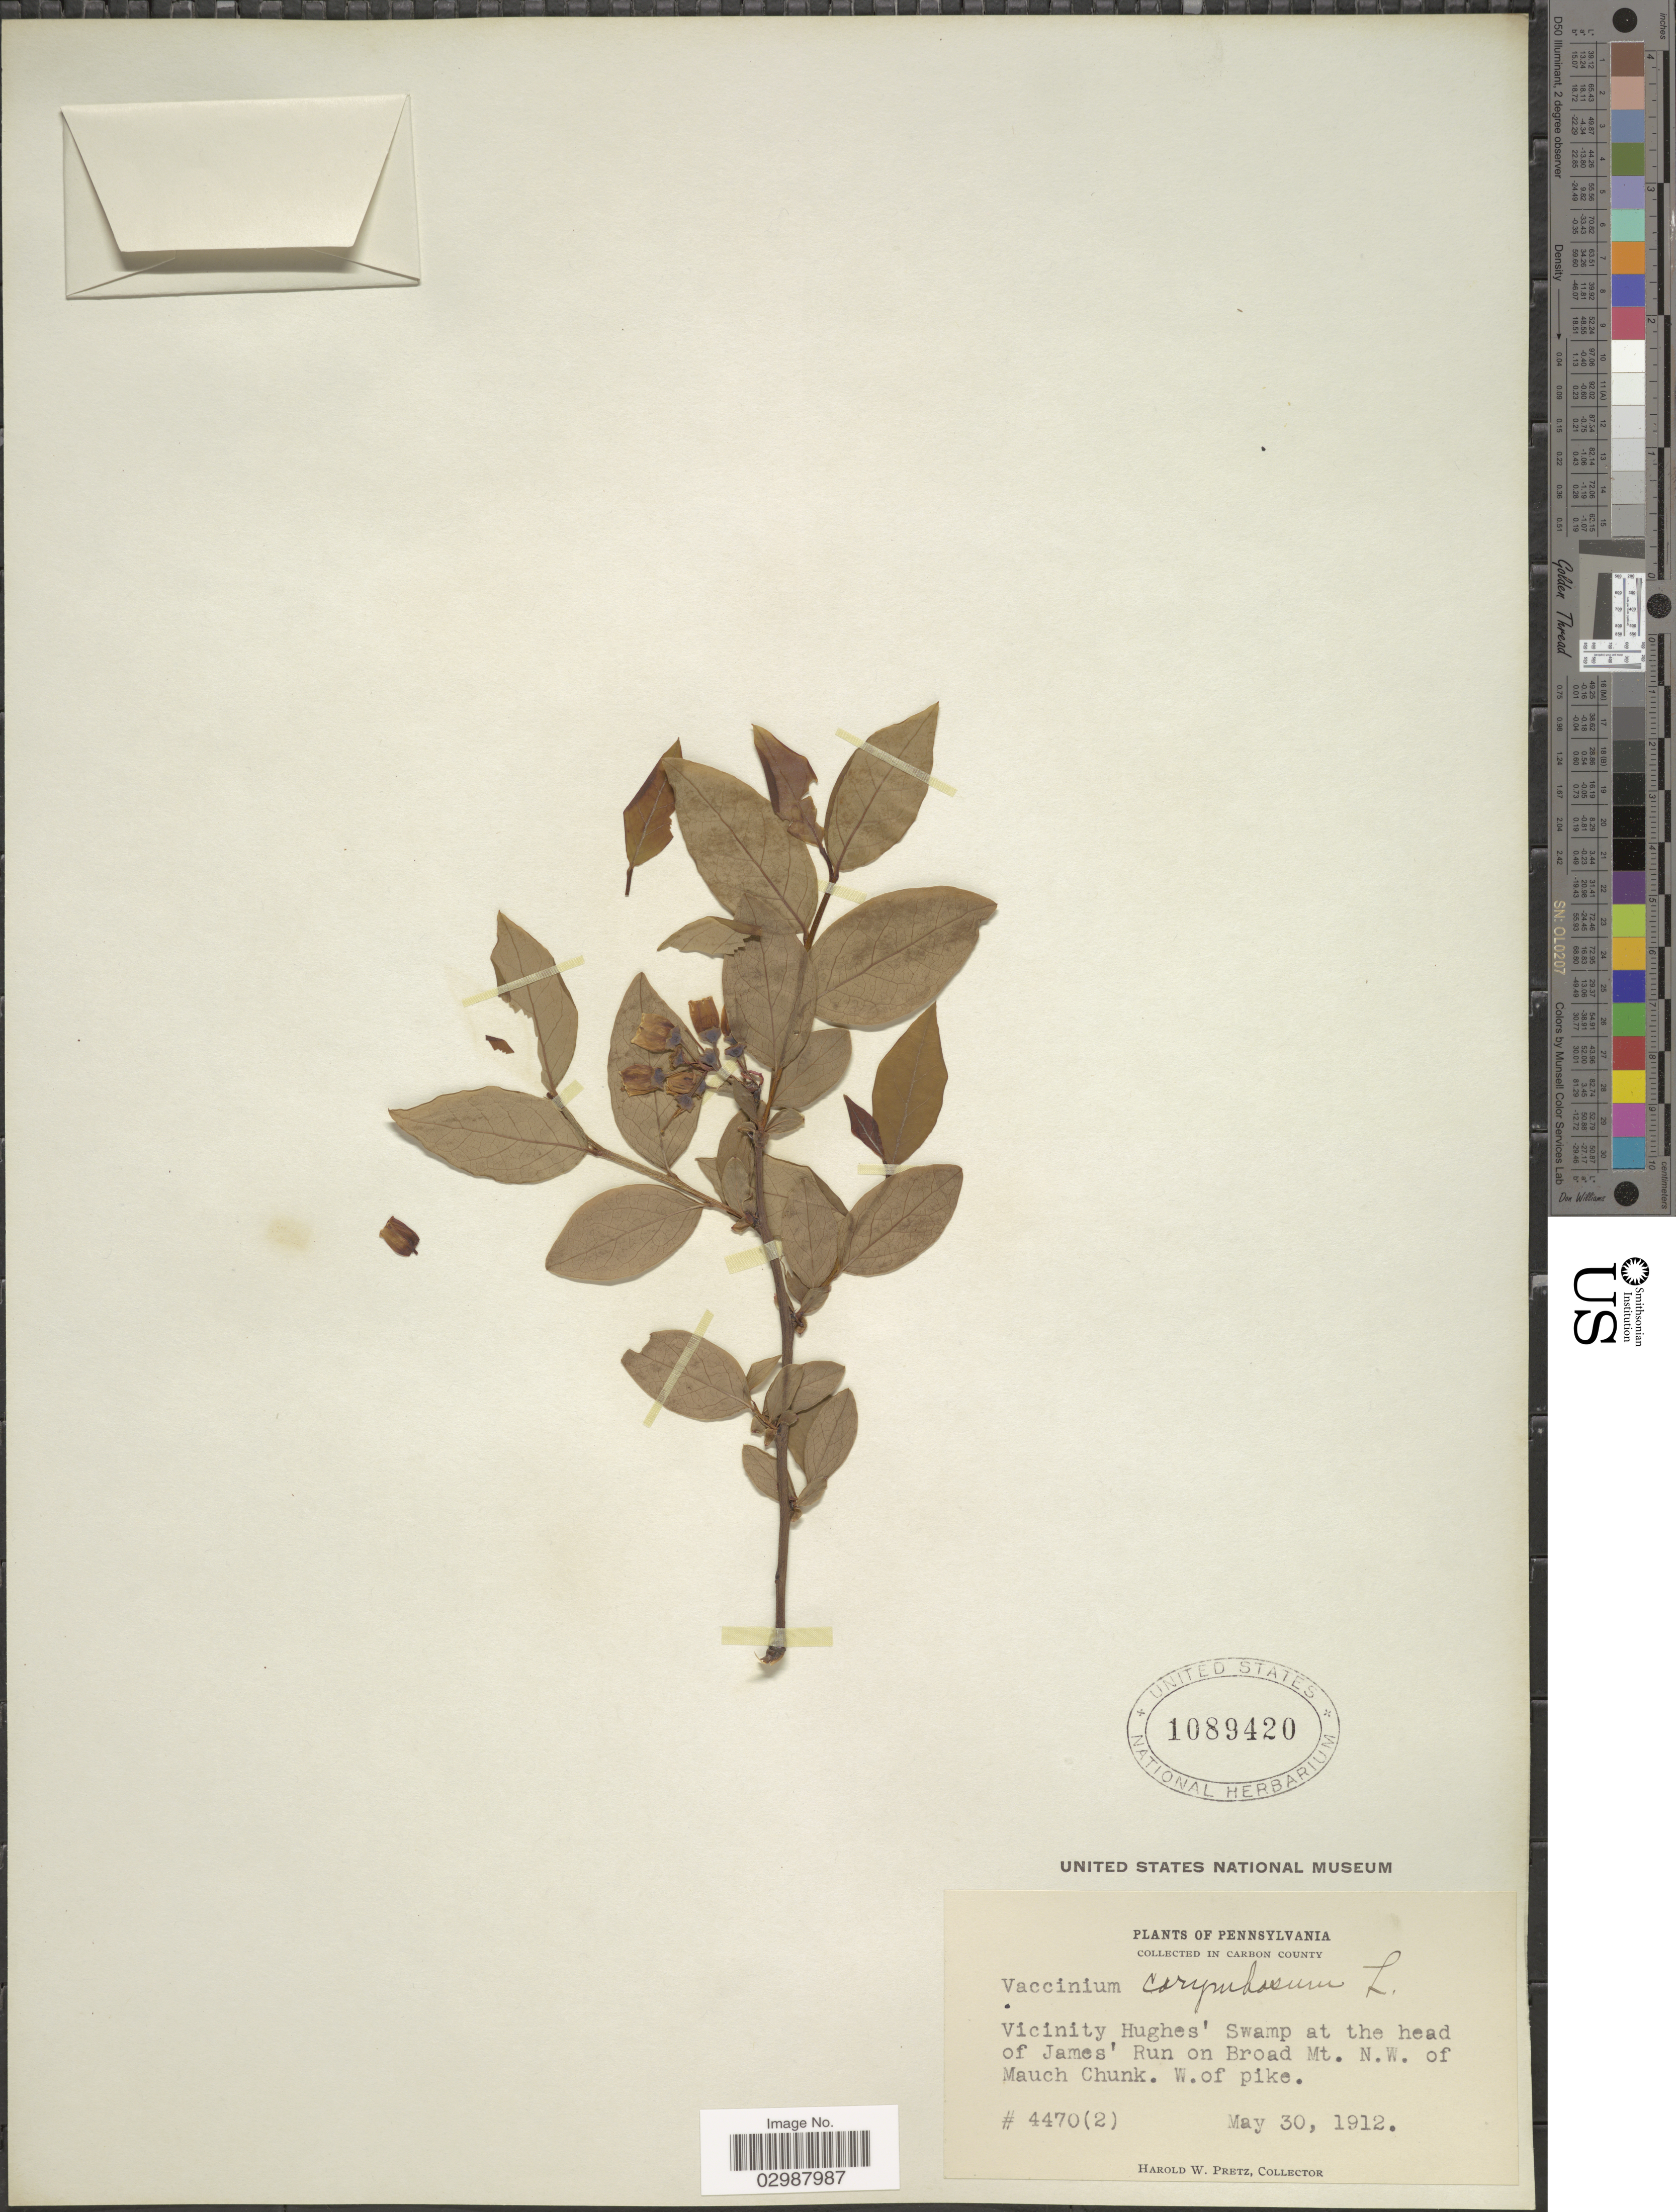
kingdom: Plantae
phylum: Tracheophyta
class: Magnoliopsida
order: Ericales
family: Ericaceae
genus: Vaccinium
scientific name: Vaccinium corymbosum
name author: L.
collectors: H. W. Pretz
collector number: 4470 (2)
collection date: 1912-05-30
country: United States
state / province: Pennsylvania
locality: In Carbon County. Vicinity Hughes' Swamp at the head of James' Run on Broad Mt. N.W. of Mauch Chunk. W. of pike.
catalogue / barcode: US 1089420